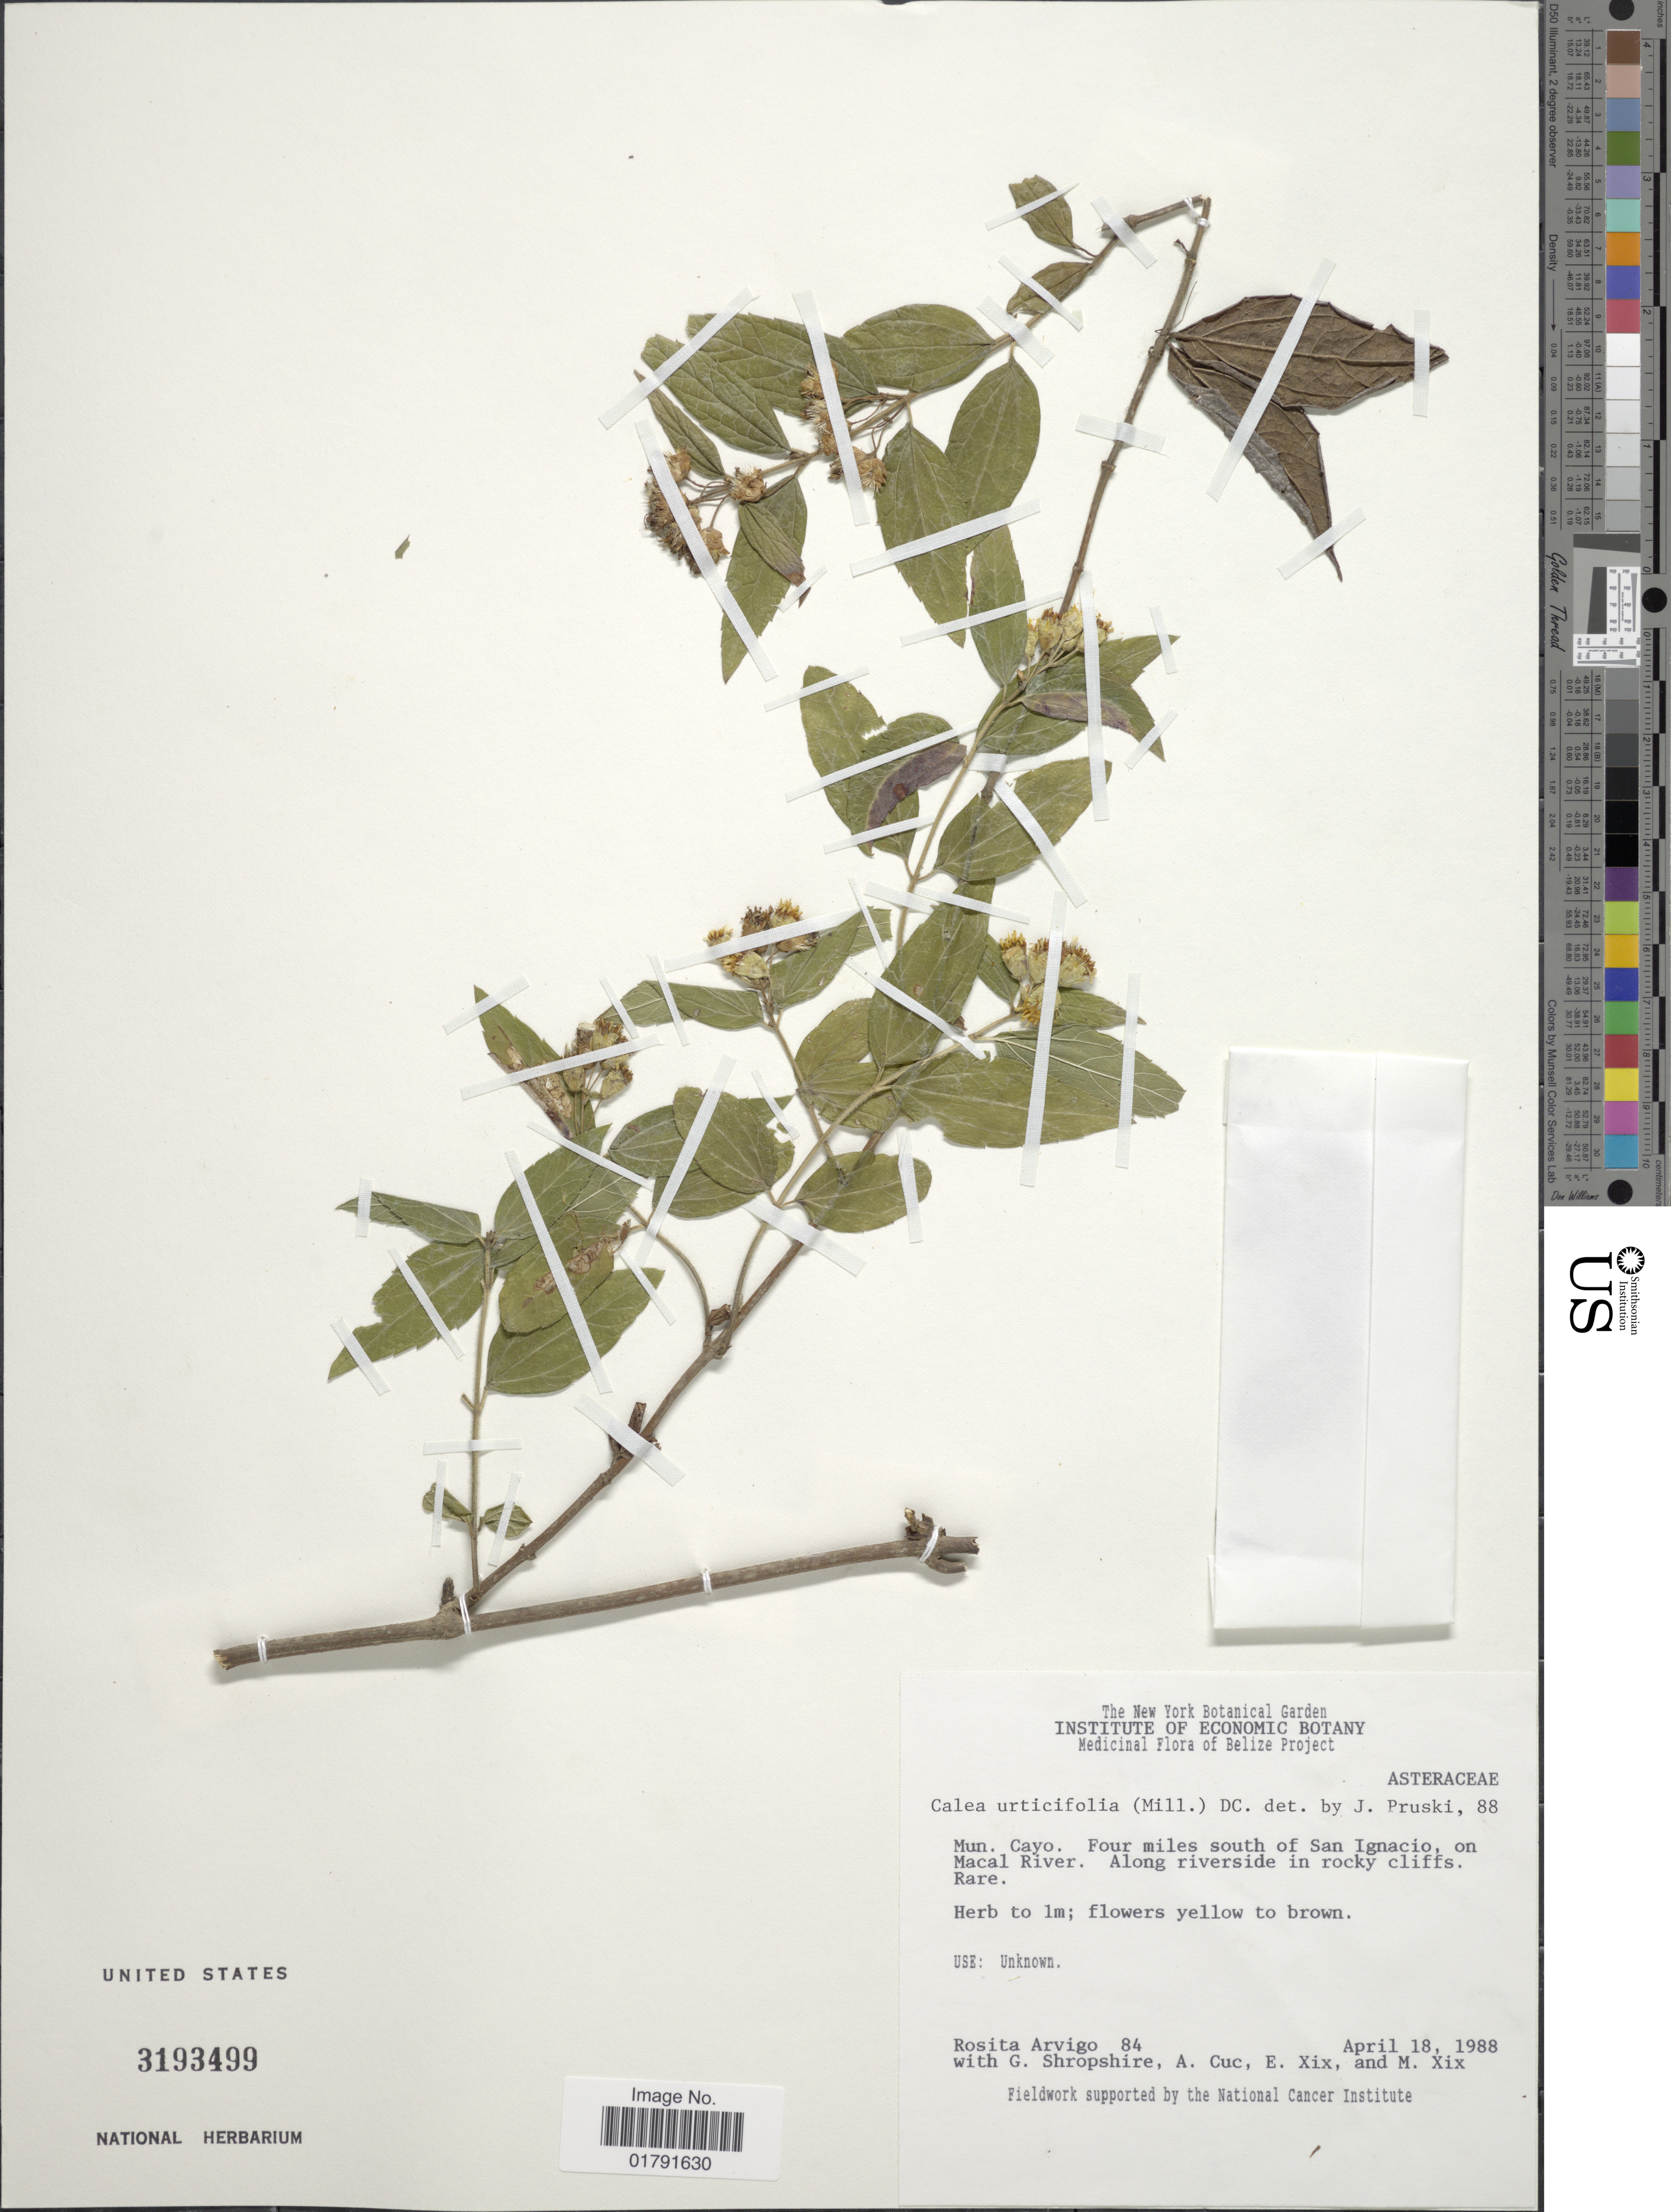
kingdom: Plantae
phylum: Tracheophyta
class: Magnoliopsida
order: Asterales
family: Asteraceae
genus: Calea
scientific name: Calea urticifolia var. urticifolia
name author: (Mill.) DC.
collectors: R. Arvigo, G. Shropshire, A. Cuc, E. Xix & M. Xix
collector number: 84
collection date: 1988-04-18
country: Belize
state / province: Cayo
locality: Four miles south of San Ignacio, on Macal River, along riverside in rocky cliffs.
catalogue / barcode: US 3193499